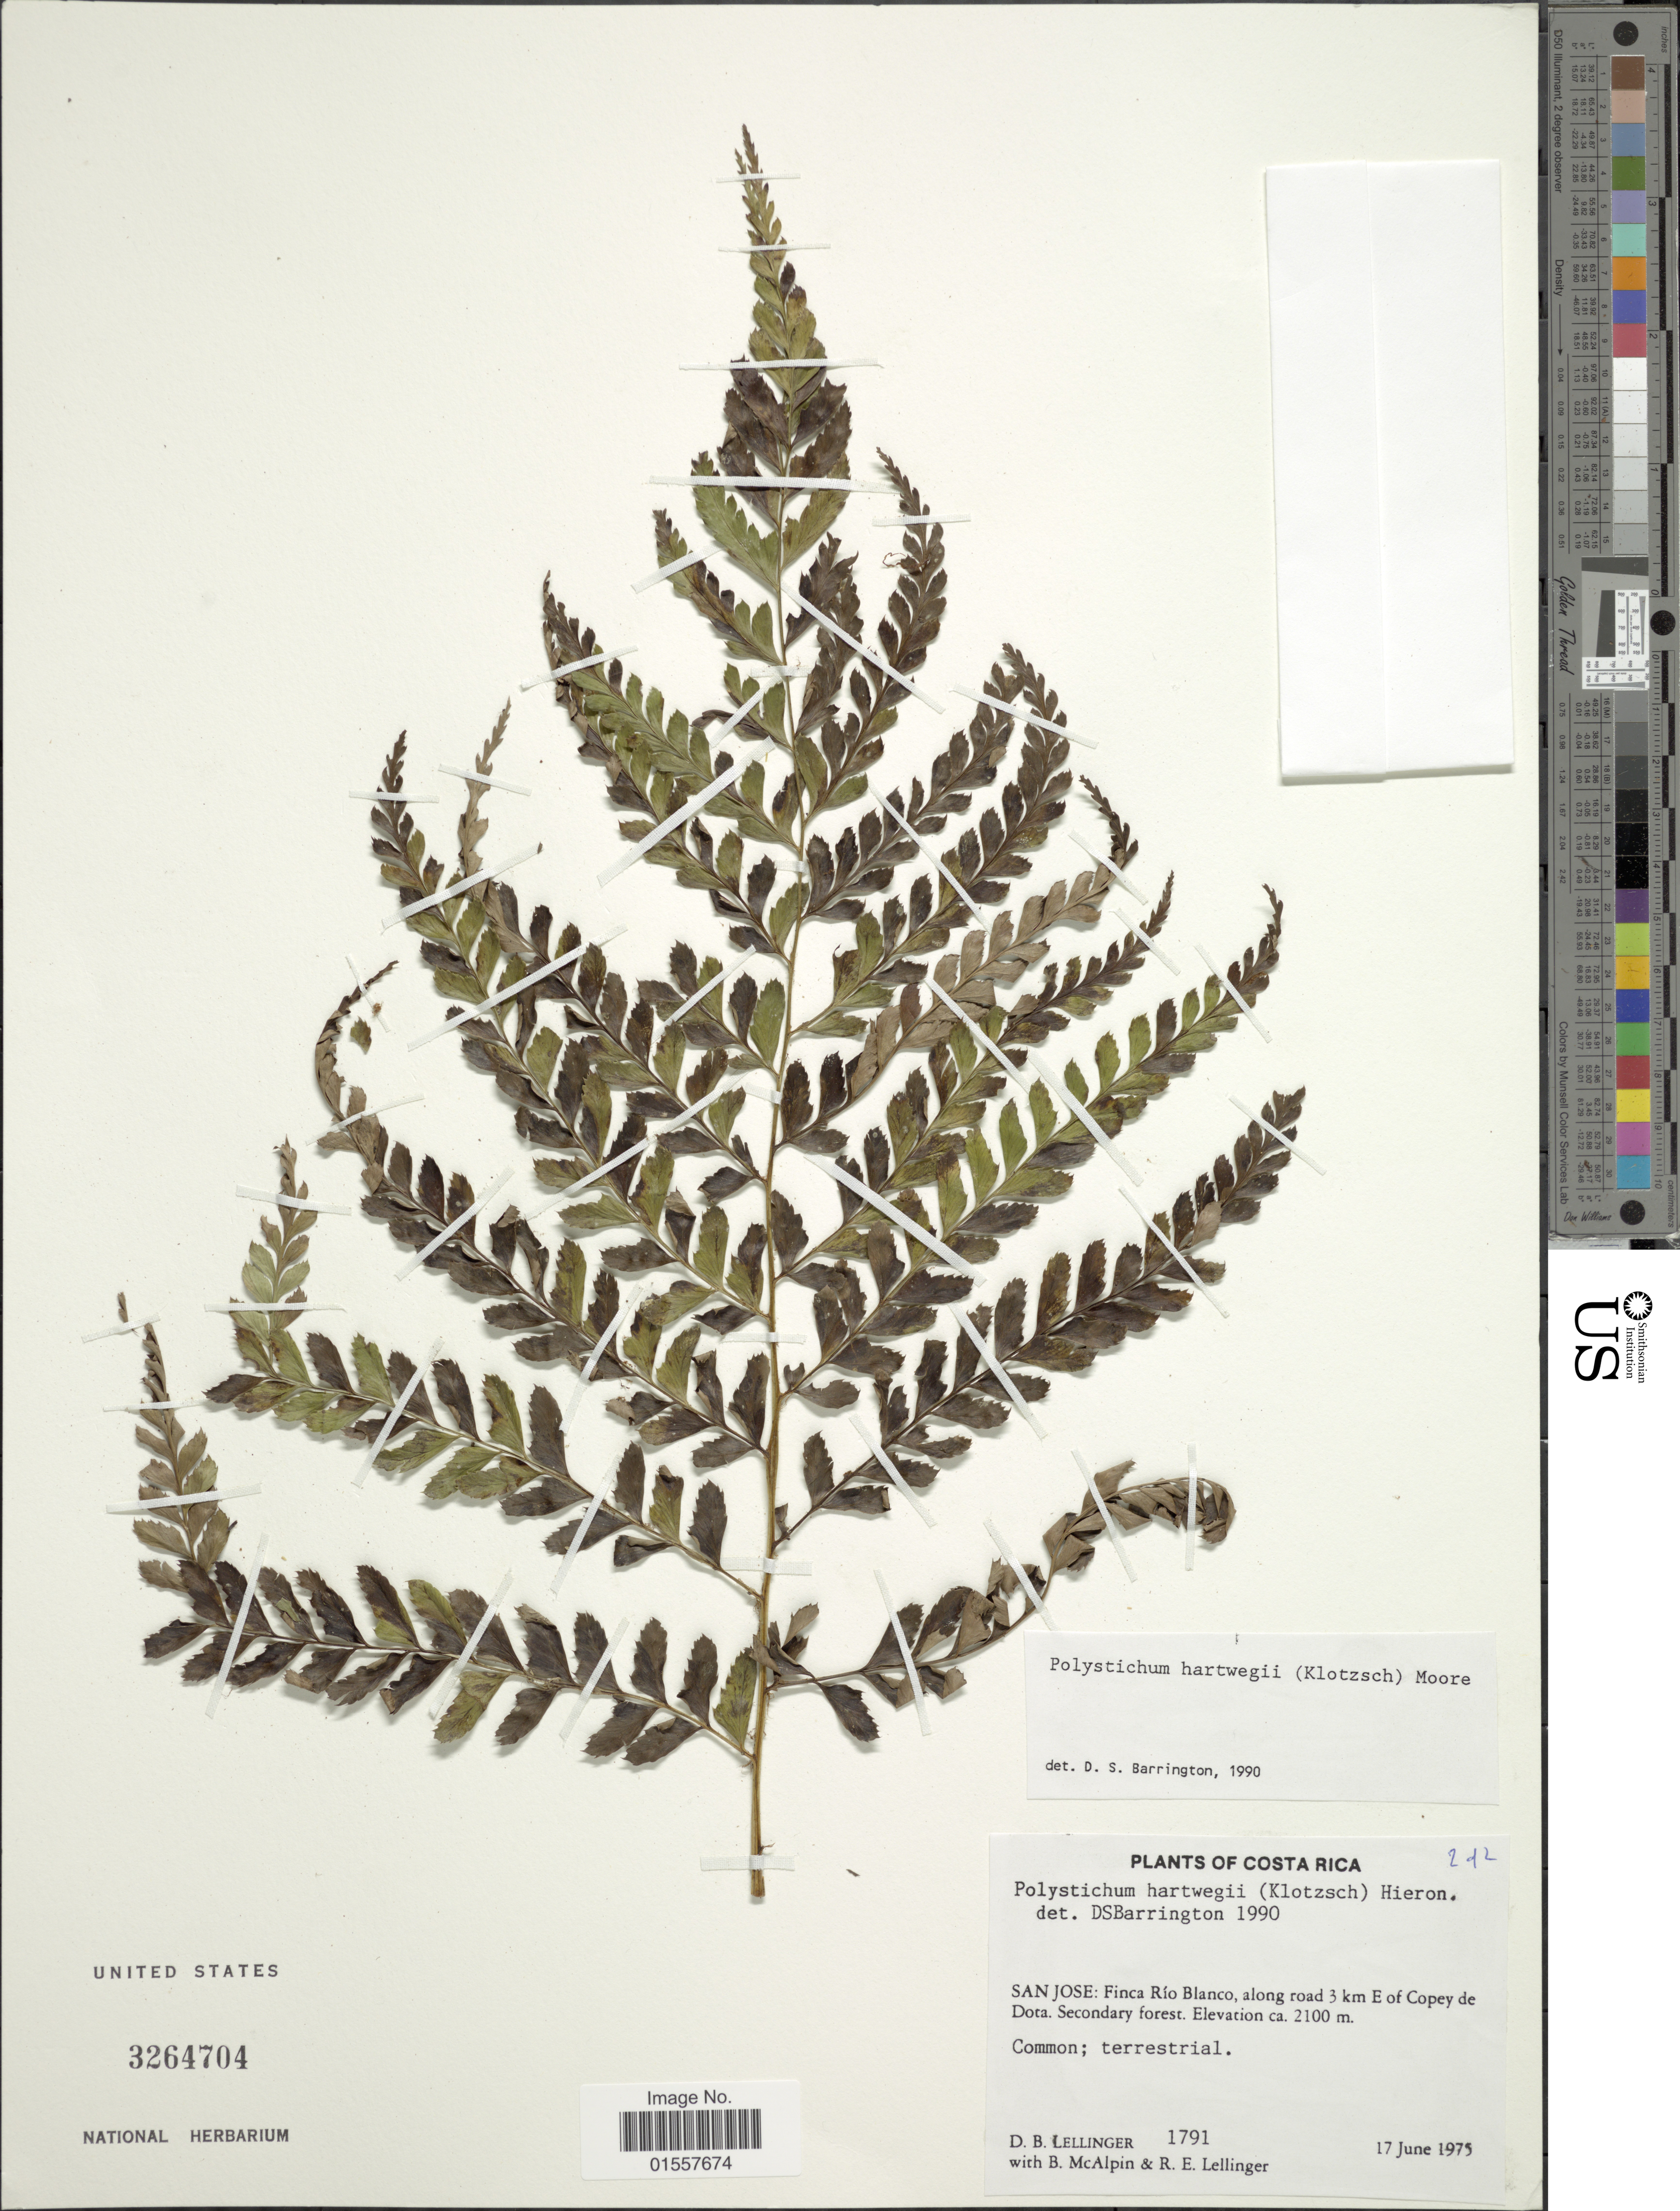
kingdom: Plantae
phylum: Tracheophyta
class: Polypodiopsida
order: Polypodiales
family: Dryopteridaceae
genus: Polystichum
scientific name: Polystichum hartwegii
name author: (Klotzsch) Hieron.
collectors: D. B. Lellinger, B. McAlpin & R. E. Lellinger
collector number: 1791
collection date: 1975-06-17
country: Costa Rica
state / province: San José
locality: San Jose: Finca Rio Blanco, along road 3 km E of copey de Dota: Secondary forest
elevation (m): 2100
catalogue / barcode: US 3264704